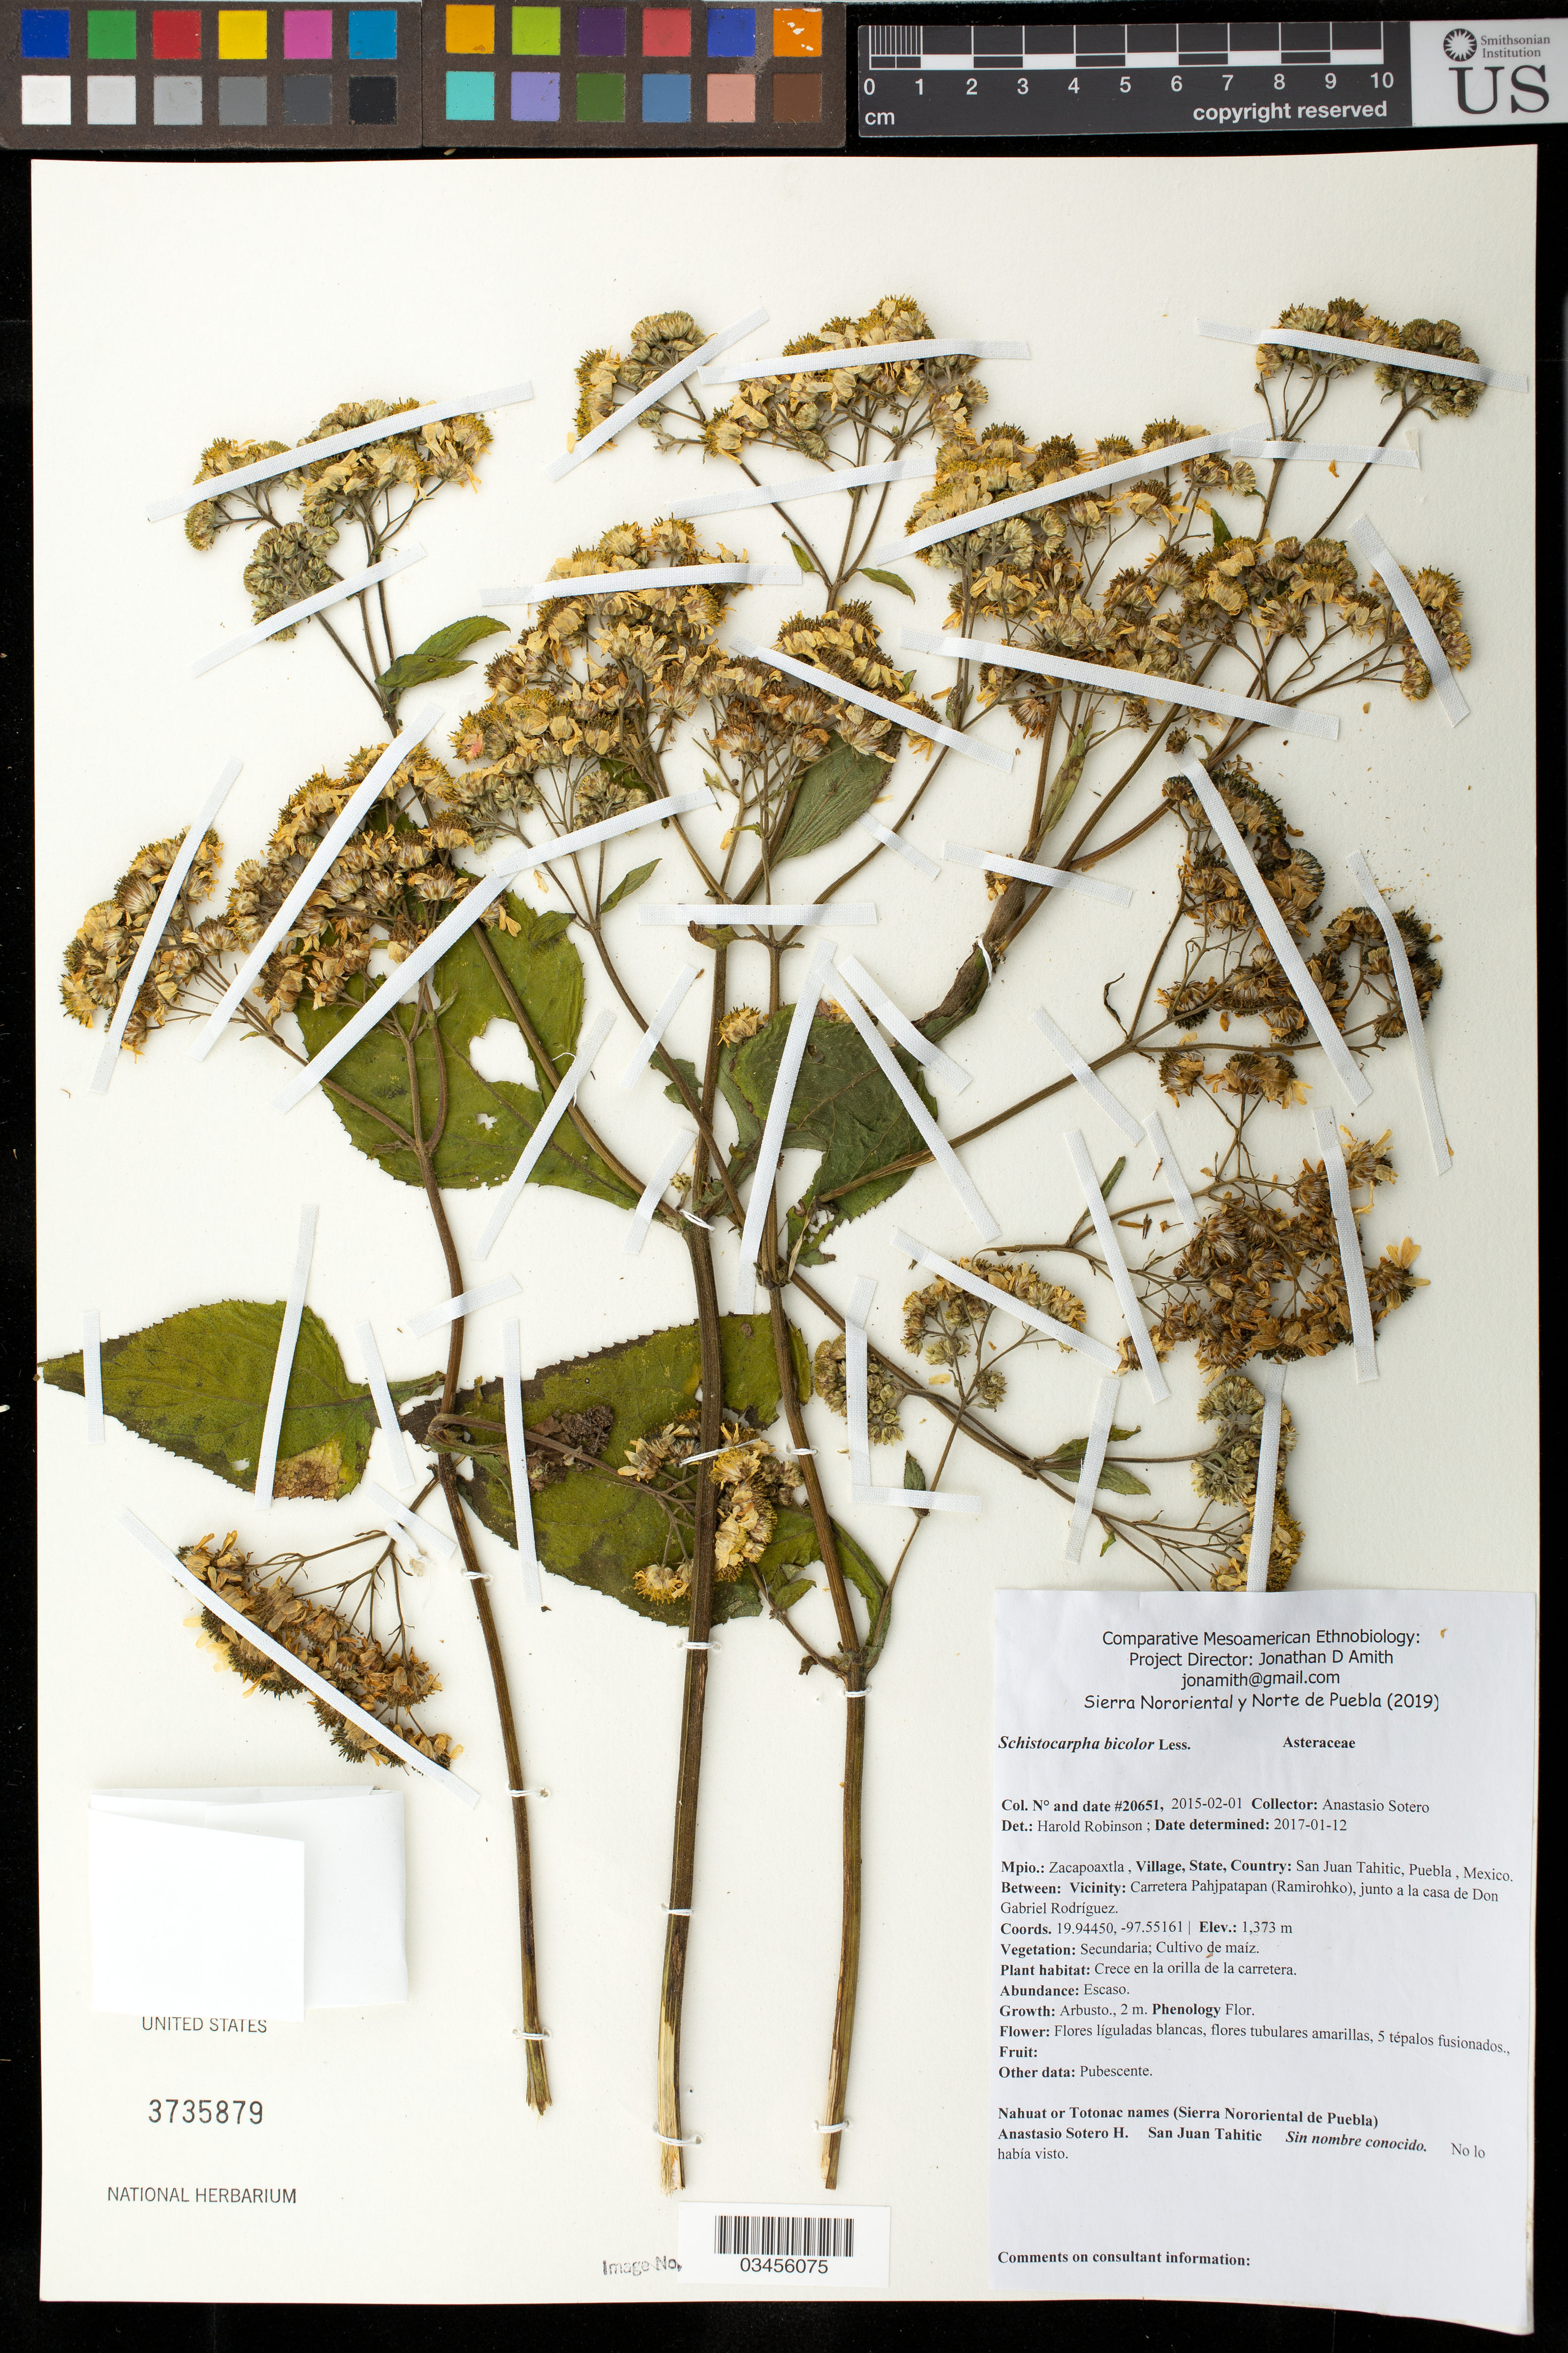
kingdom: Plantae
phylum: Tracheophyta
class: Magnoliopsida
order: Asterales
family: Asteraceae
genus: Schistocarpha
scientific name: Schistocarpha bicolor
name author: Less.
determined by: Robinson, Harold E., (US)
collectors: A. Sotero H.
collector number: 20651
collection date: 2015-02-01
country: México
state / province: Puebla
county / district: Zacapoaxtla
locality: PUEBLO: San Juan Tahitic; LOCALIDAD EXACTA: Carretera Pahjpatapan (Ramirohko), junto a la casa de Don Gabriel Rodríguez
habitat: Cultivo de maíz | Crece en la orilla de la carretera.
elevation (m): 1373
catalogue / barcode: US 3735879